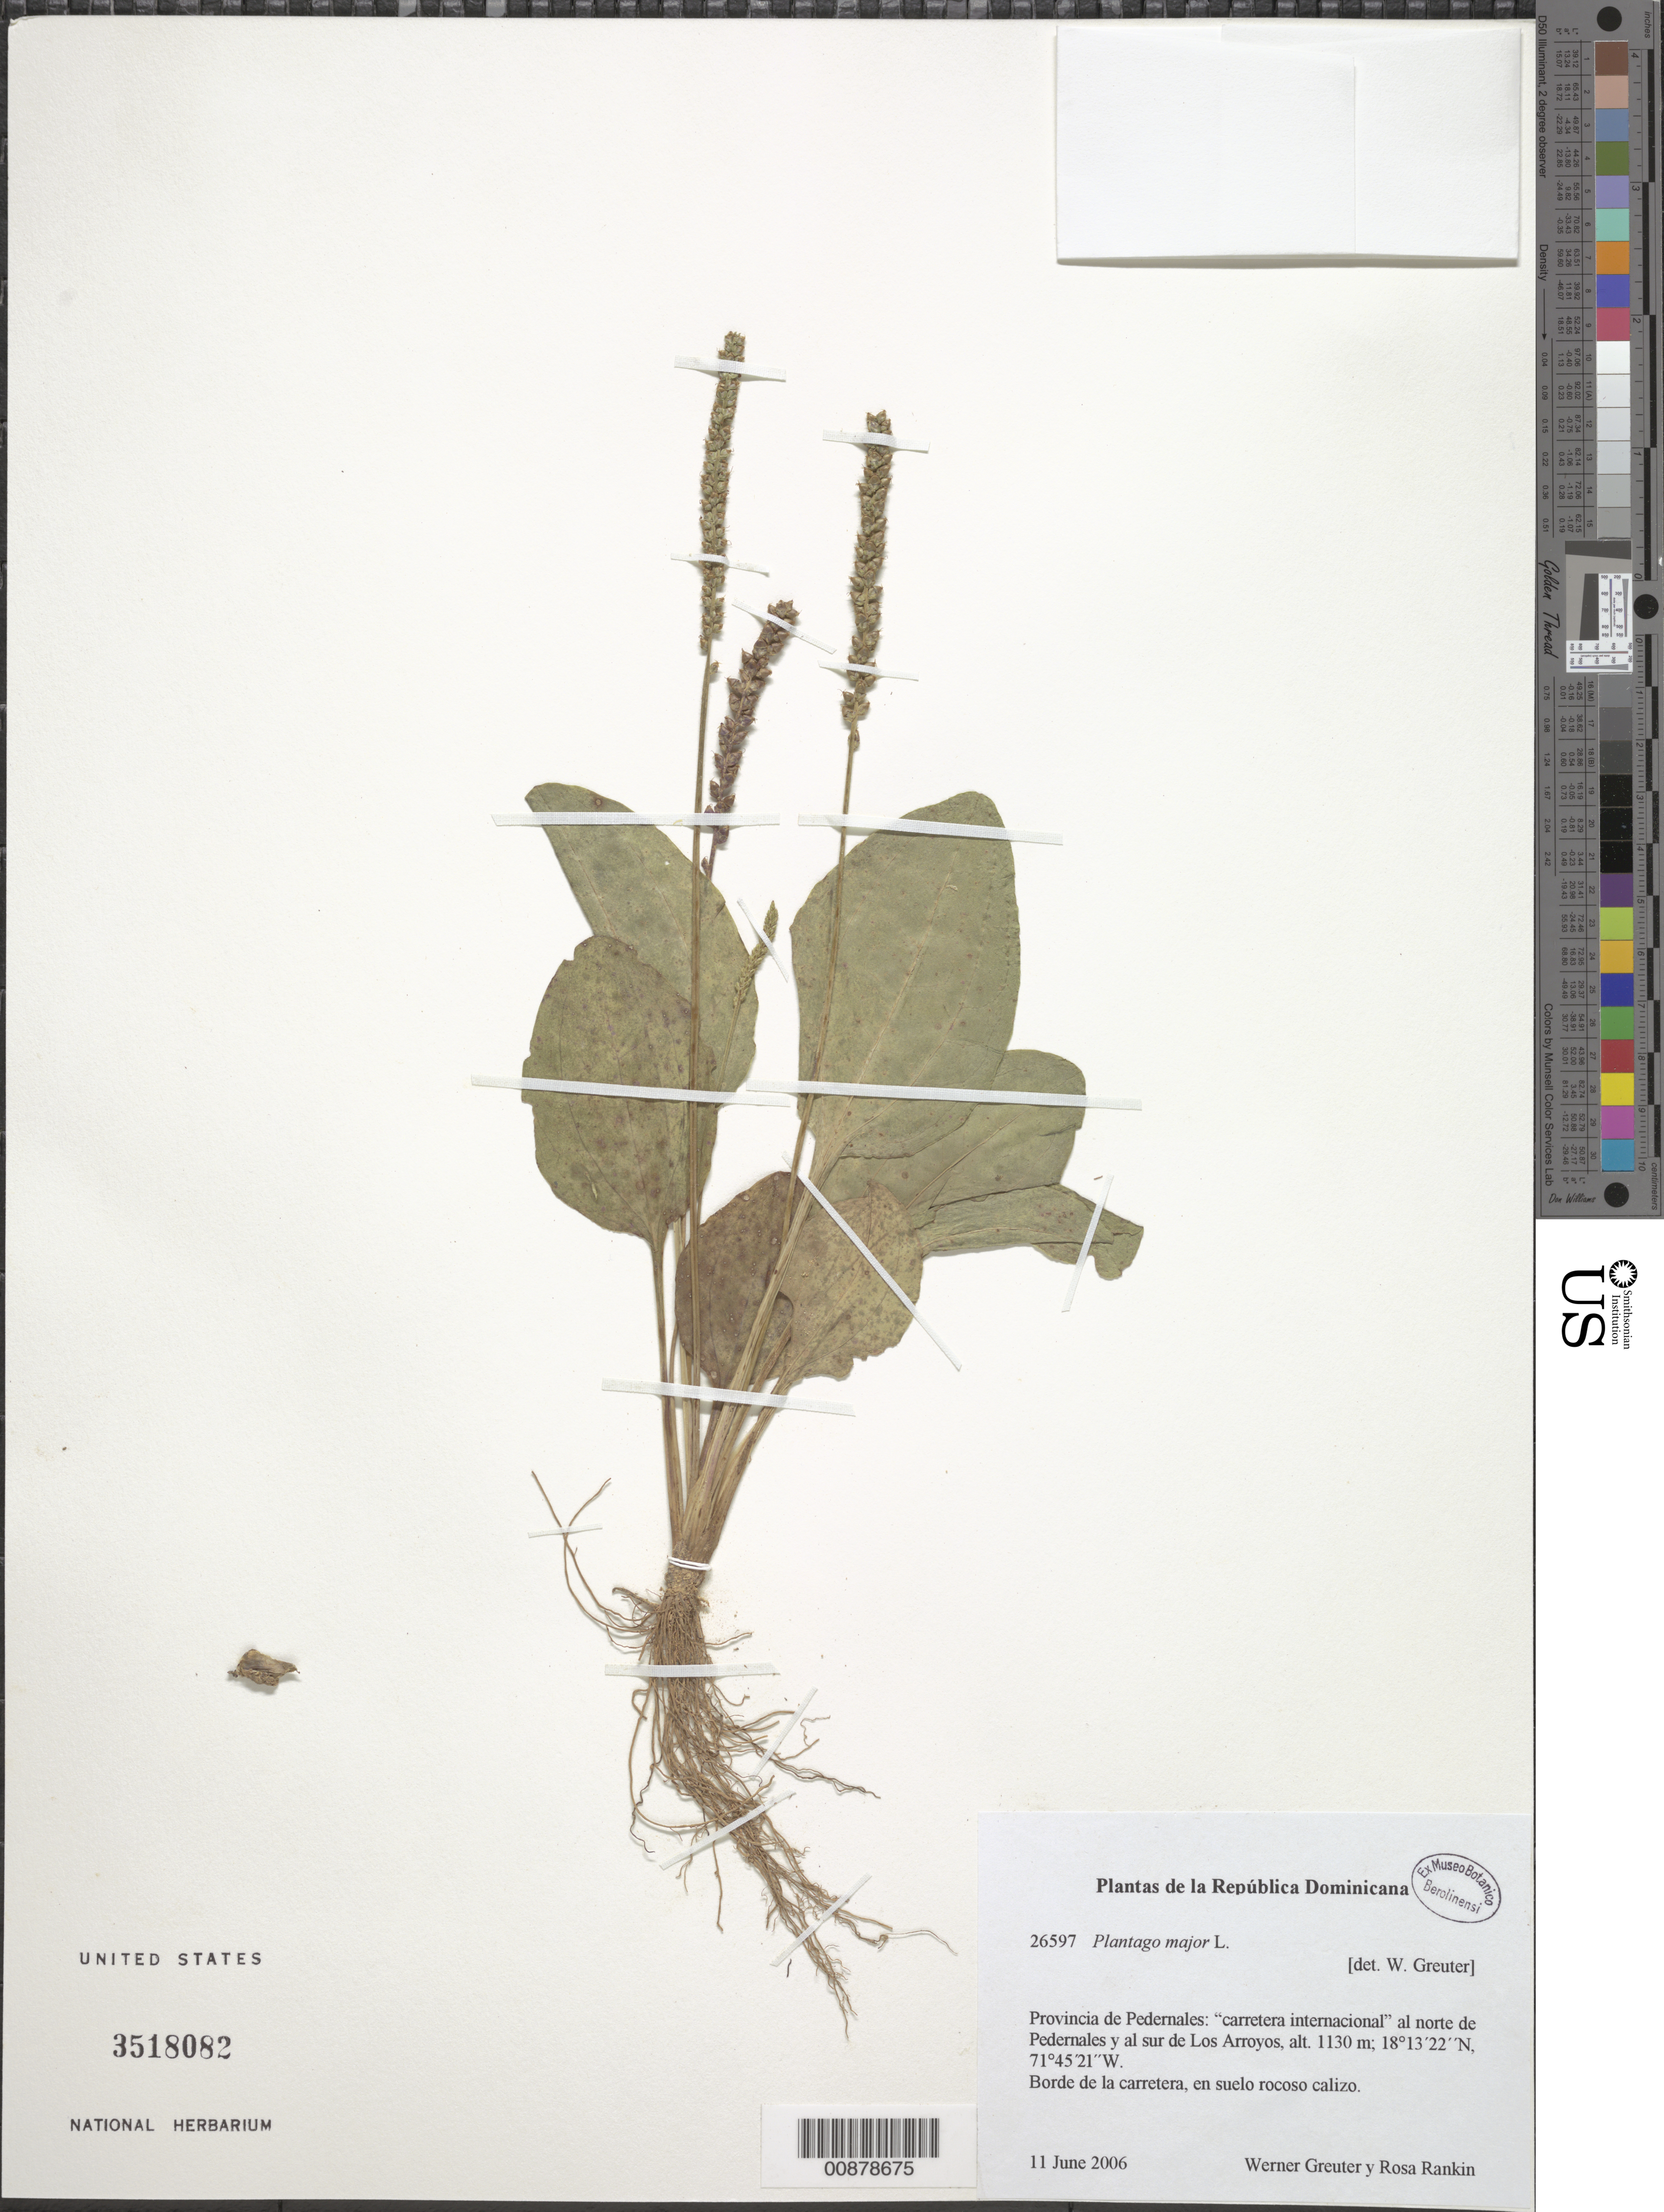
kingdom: Plantae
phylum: Tracheophyta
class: Magnoliopsida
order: Lamiales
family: Plantaginaceae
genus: Plantago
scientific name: Plantago major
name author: L.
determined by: Greuter, W.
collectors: W. Greuter & R. Rankin Rodriguez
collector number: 26597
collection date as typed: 11 Jun 2006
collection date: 2006-06-11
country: Dominican Republic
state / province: Pedernales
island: Hispaniola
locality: "Carretera internacional" al norte de Pedernales y al sur de Los Arroyos..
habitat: Borde de la carretera, en suelo rocoso calizo.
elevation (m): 1130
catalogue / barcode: US 3518082